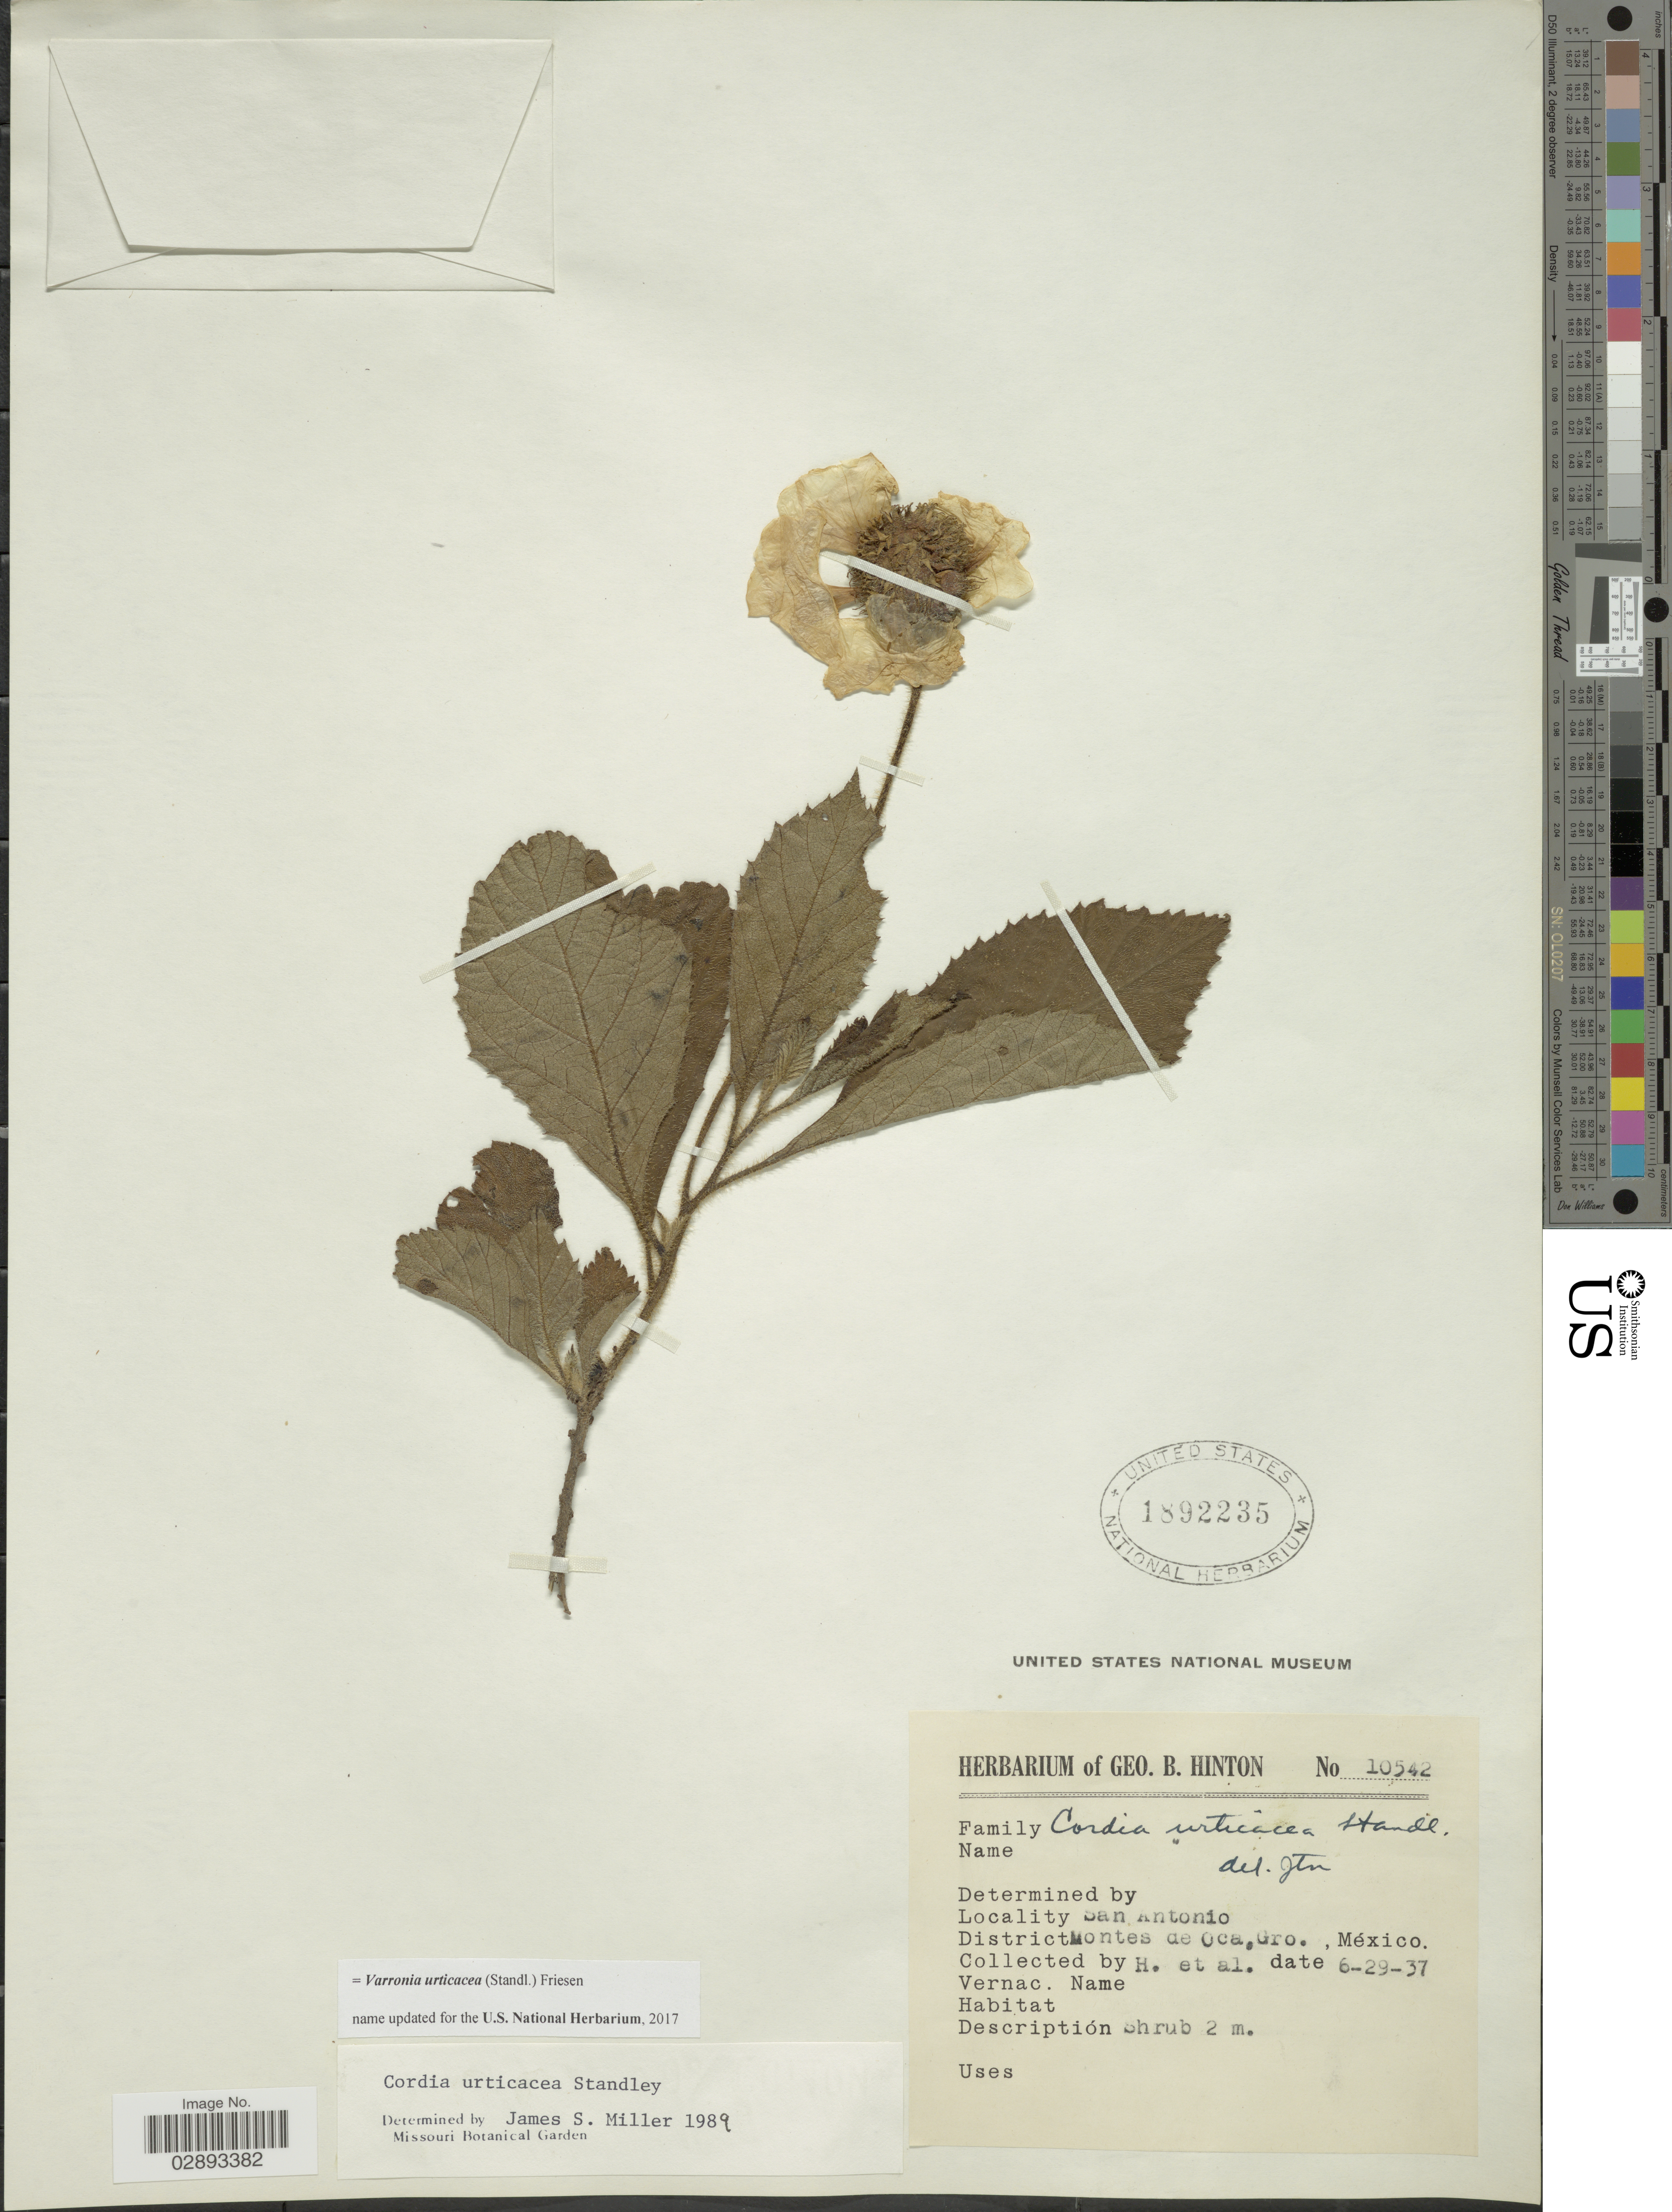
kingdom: Plantae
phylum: Tracheophyta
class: Magnoliopsida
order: Boraginales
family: Cordiaceae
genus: Varronia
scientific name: Varronia urticacea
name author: (Standl.) Friesen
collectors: G. B. Hinton & et al.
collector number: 10542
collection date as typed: Transcribed d/m/y: 29/6/37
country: Mexico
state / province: Guerrero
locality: San Antonio, District Montes de Oca, Gro., México.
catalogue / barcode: US 1892235